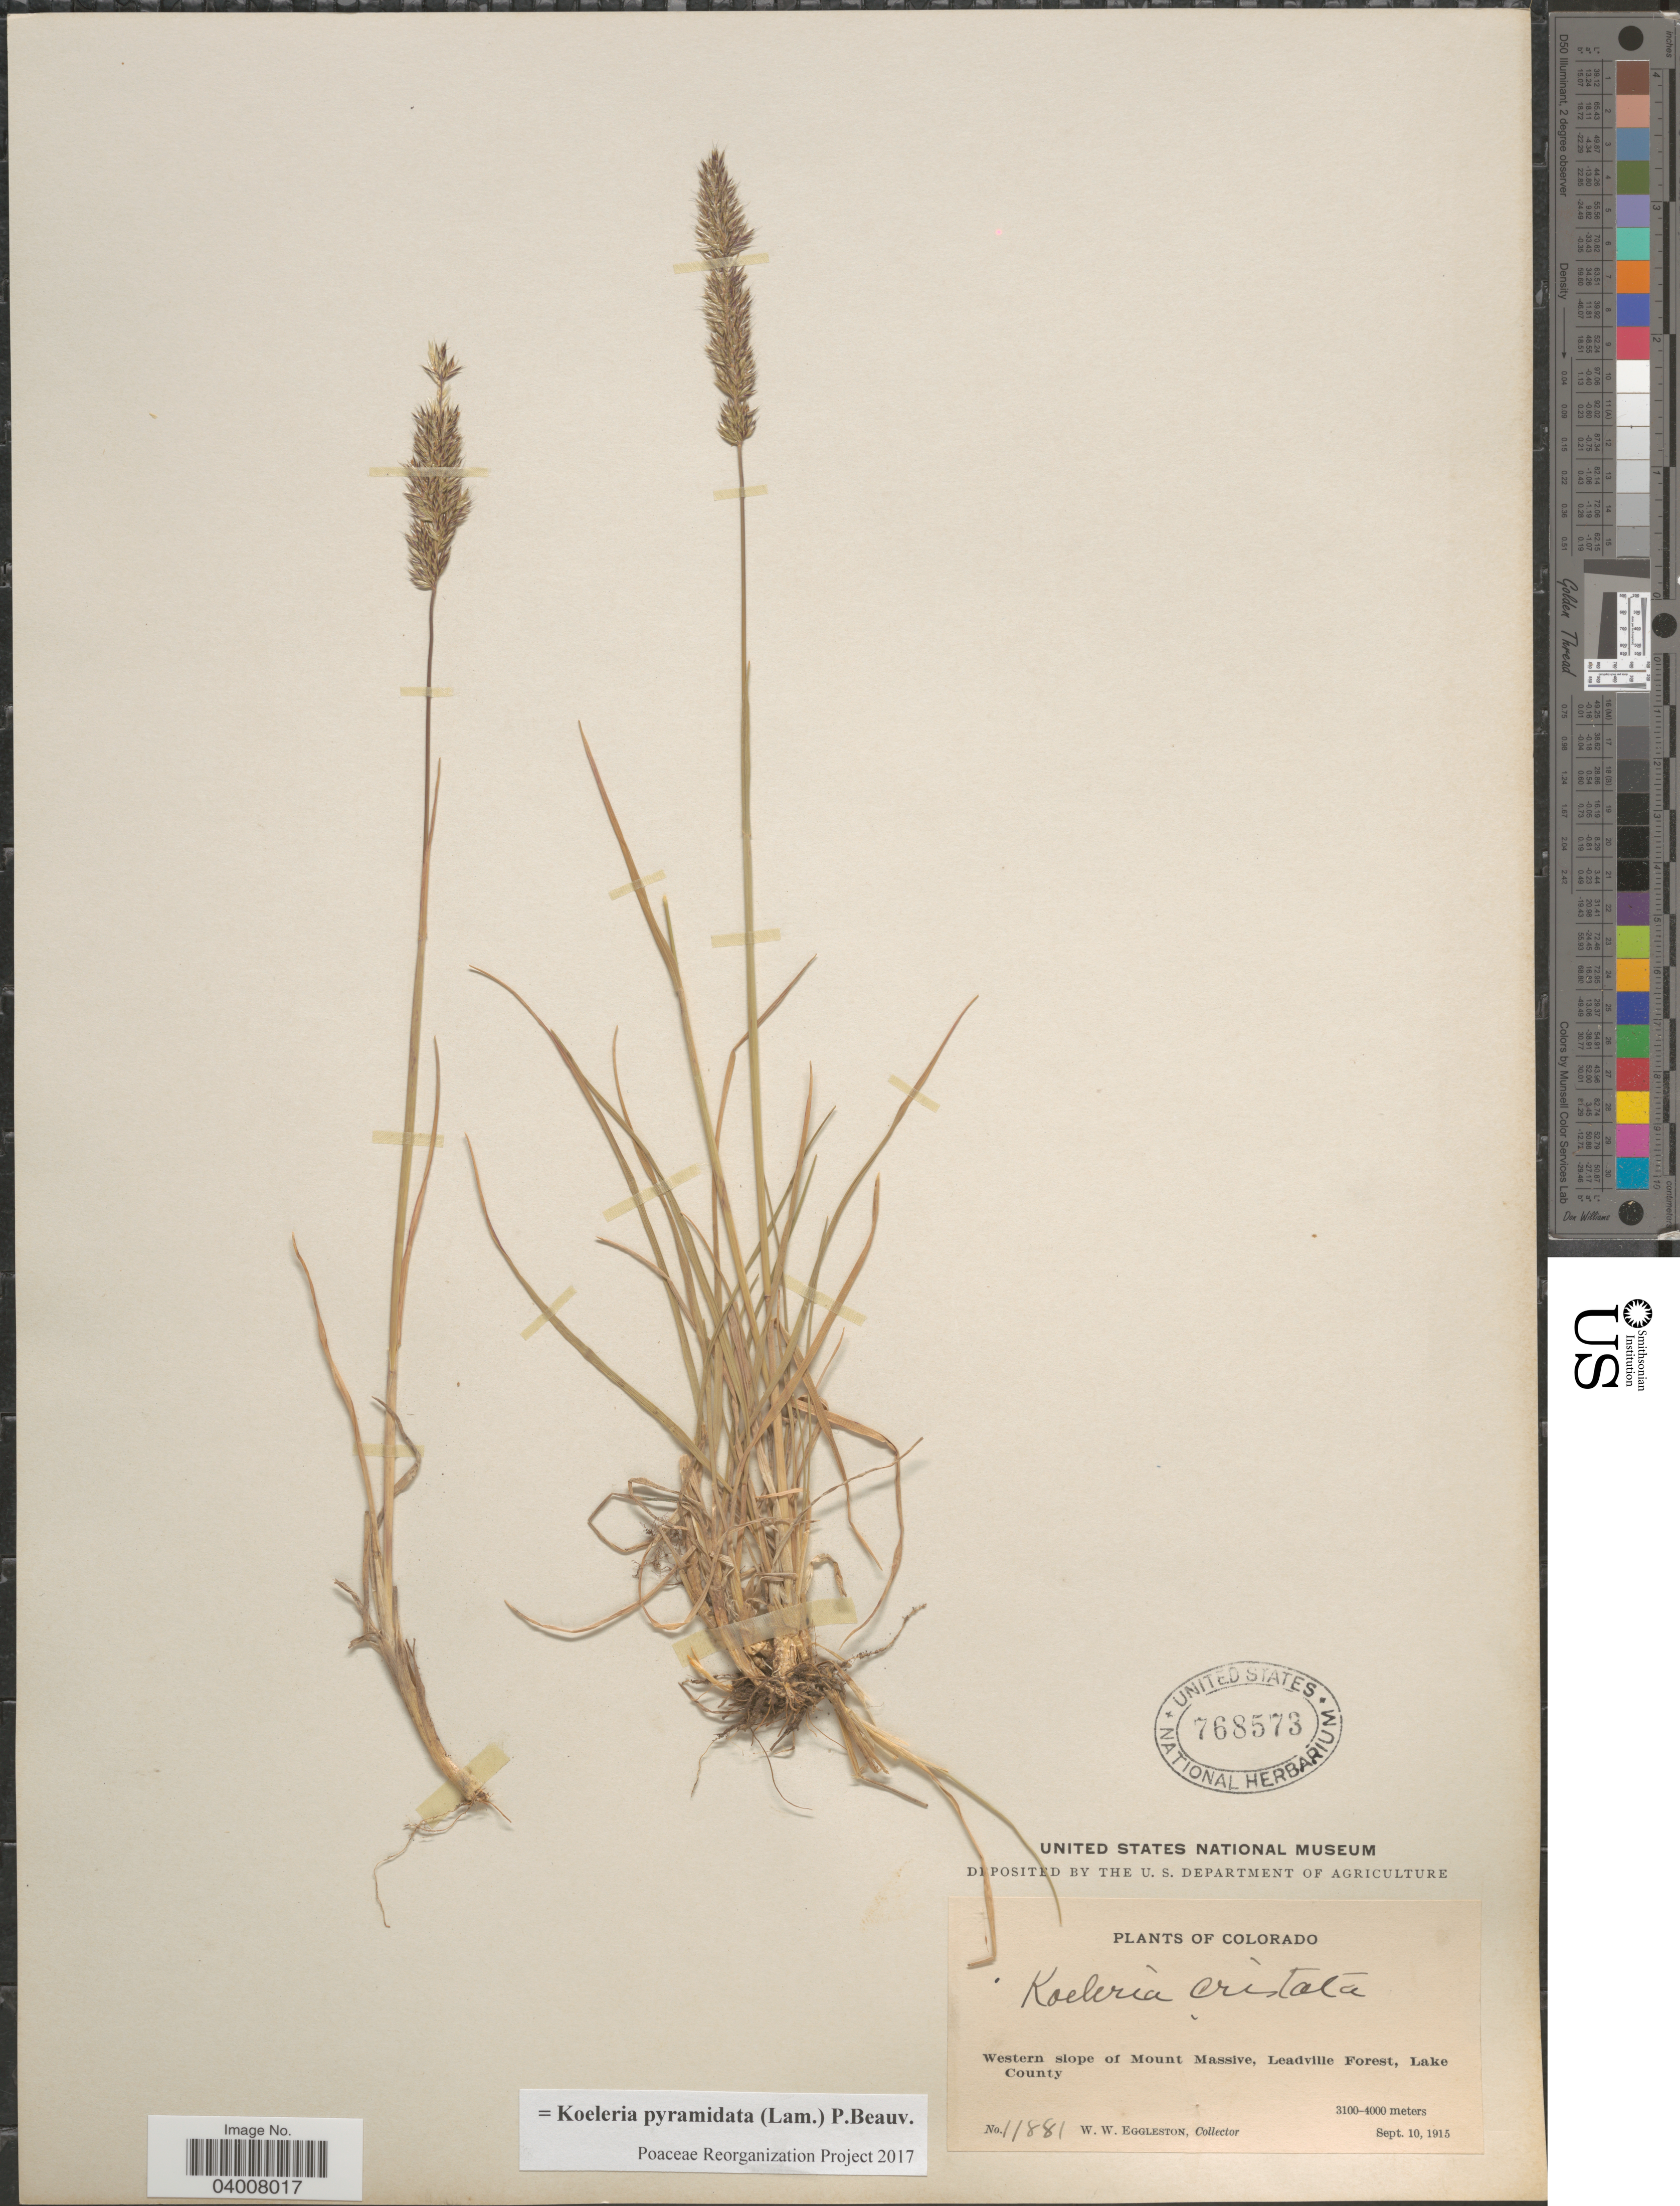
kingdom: Plantae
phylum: Tracheophyta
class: Liliopsida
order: Poales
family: Poaceae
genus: Koeleria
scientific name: Koeleria pyramidata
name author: (Lam.) P. Beauv.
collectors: W. W. Eggleston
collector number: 11881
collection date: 1915-09-10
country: United States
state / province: Colorado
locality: Western slope of Mount Massive, Leadville Forest, Lake County.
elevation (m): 3100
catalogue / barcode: US 768573